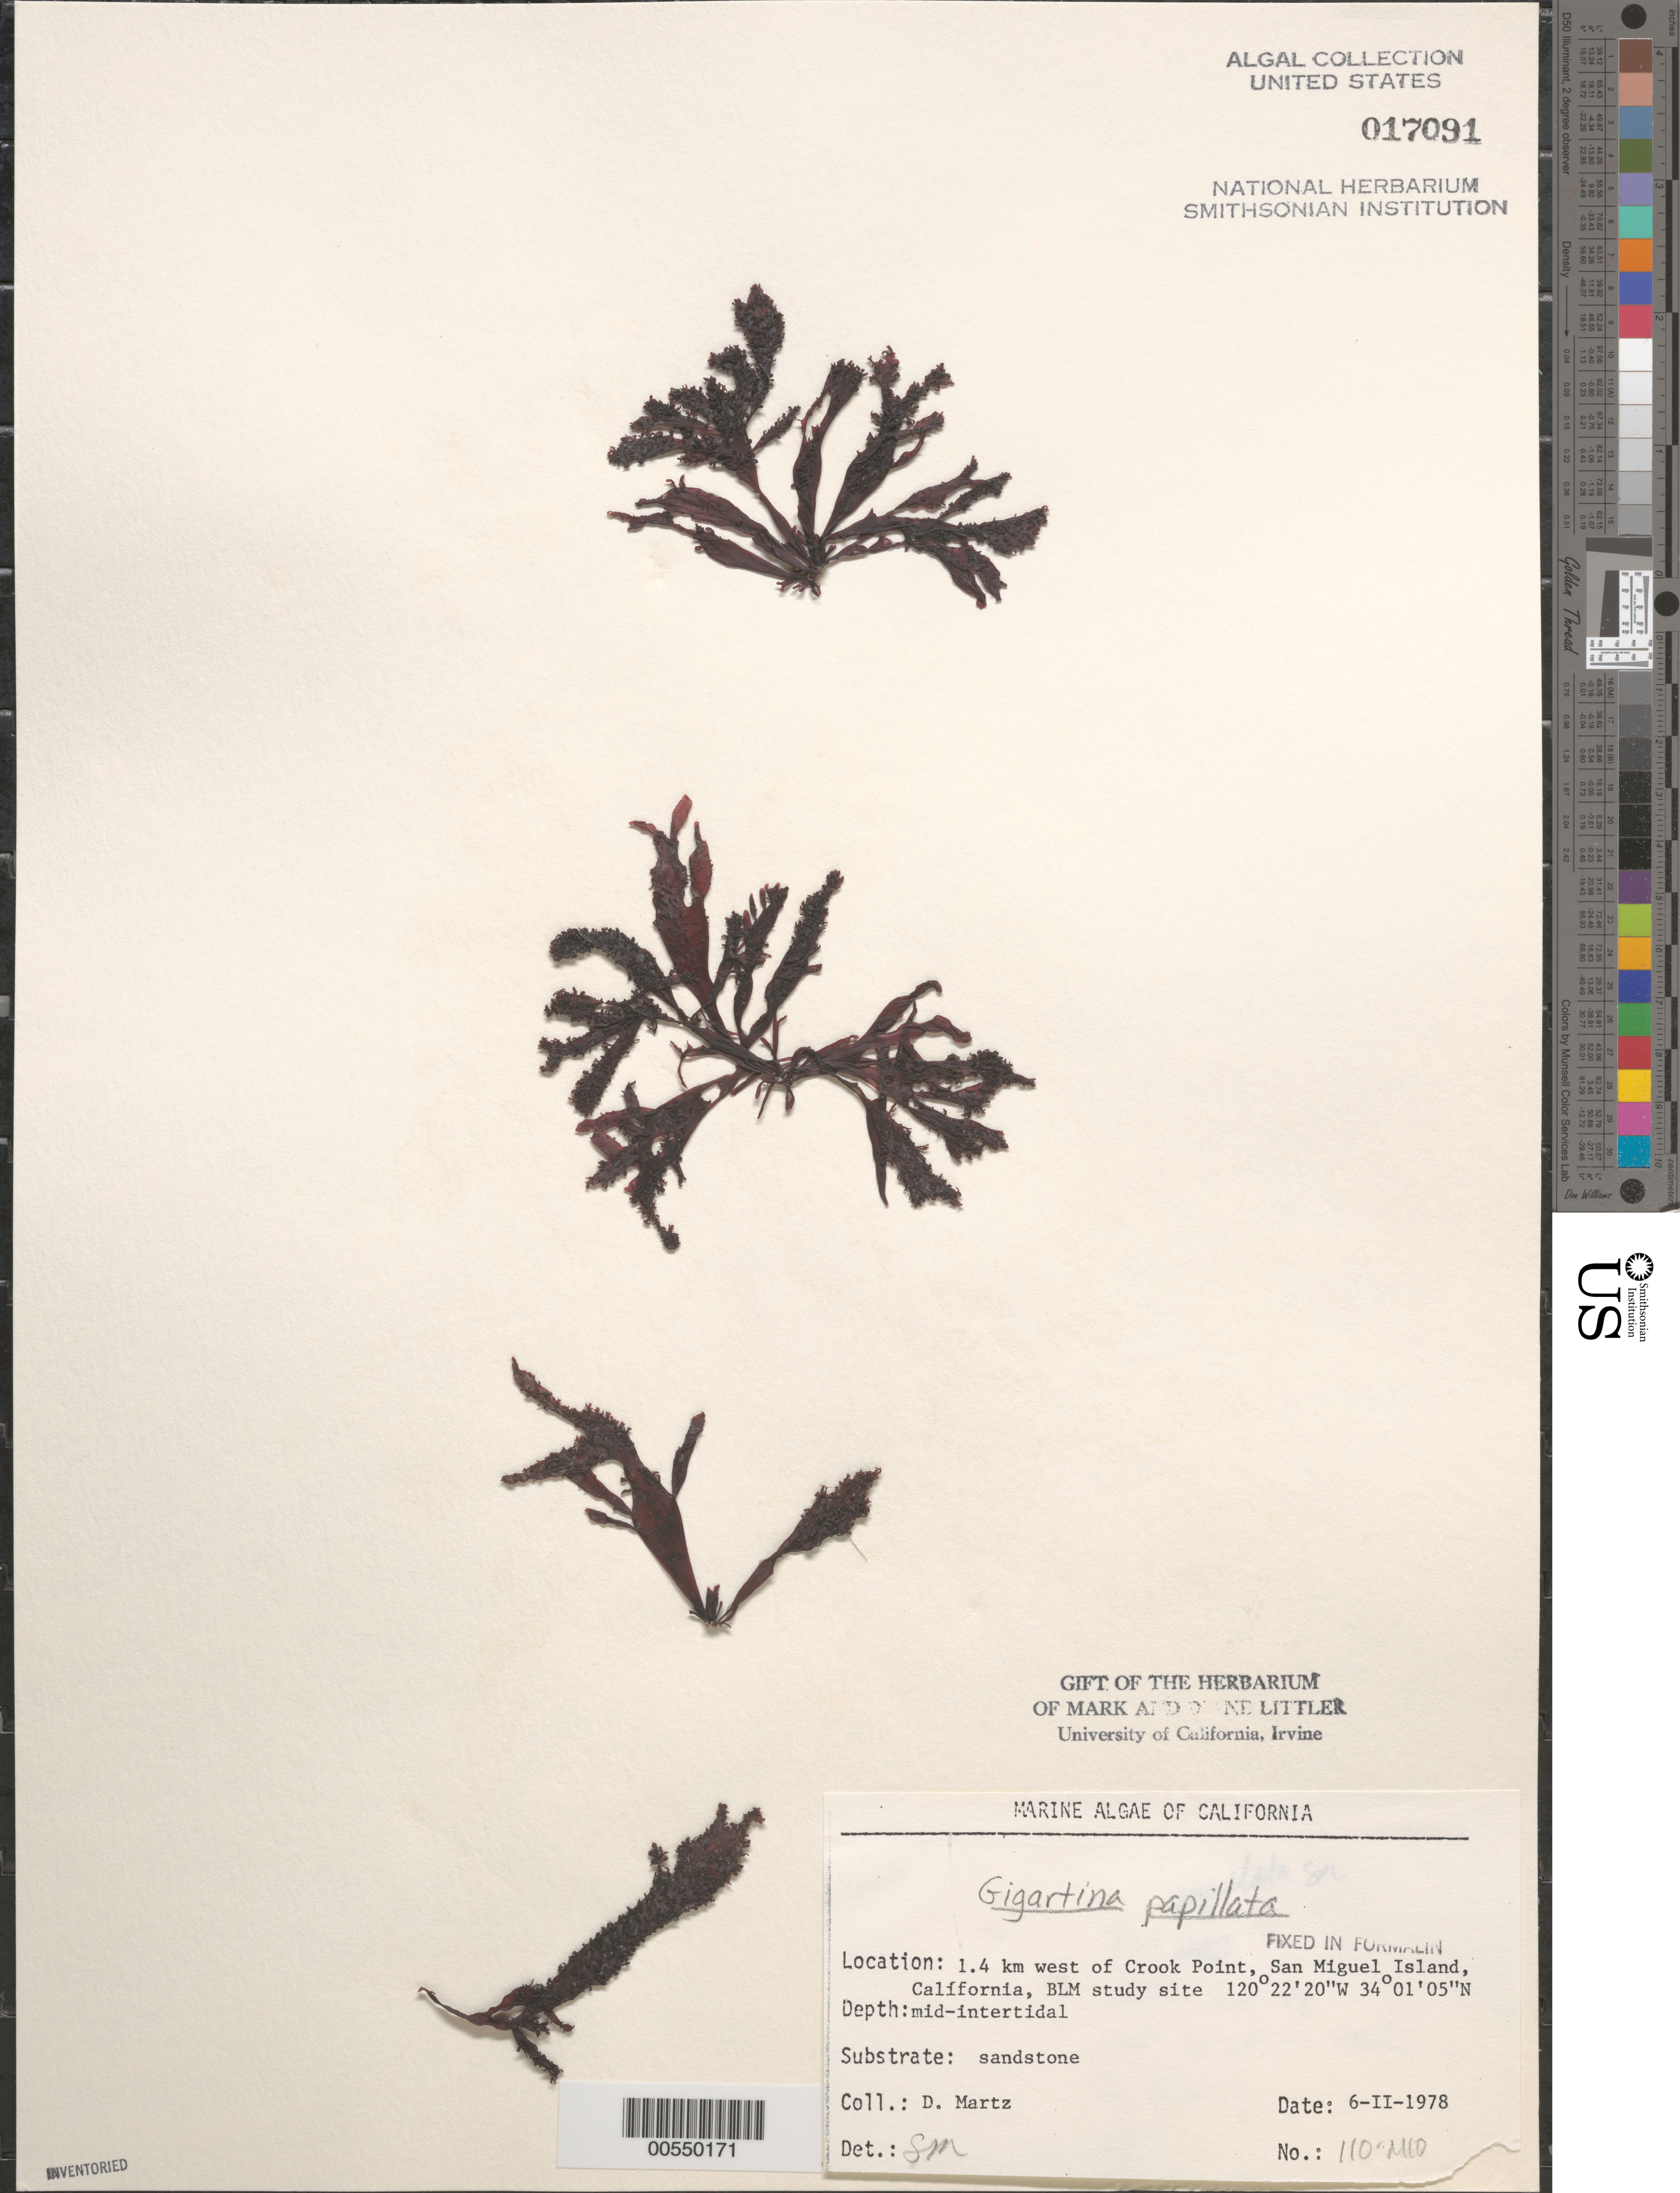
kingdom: Plantae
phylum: Rhodophyta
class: Florideophyceae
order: Gigartinales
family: Phyllophoraceae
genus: Mastocarpus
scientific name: Mastocarpus papillatus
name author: (C. Agardh) Kütz.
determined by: Algae name updating Project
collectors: D. Martz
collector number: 110-mio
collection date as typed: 06 Feb 1978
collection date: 1978-02-06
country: United States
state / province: California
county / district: Santa Barbara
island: San Miguel Island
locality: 1.4 km north of Crook Point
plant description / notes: BLM-SOCALBIGHT Rocky Intertidal Survey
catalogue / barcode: US 17091